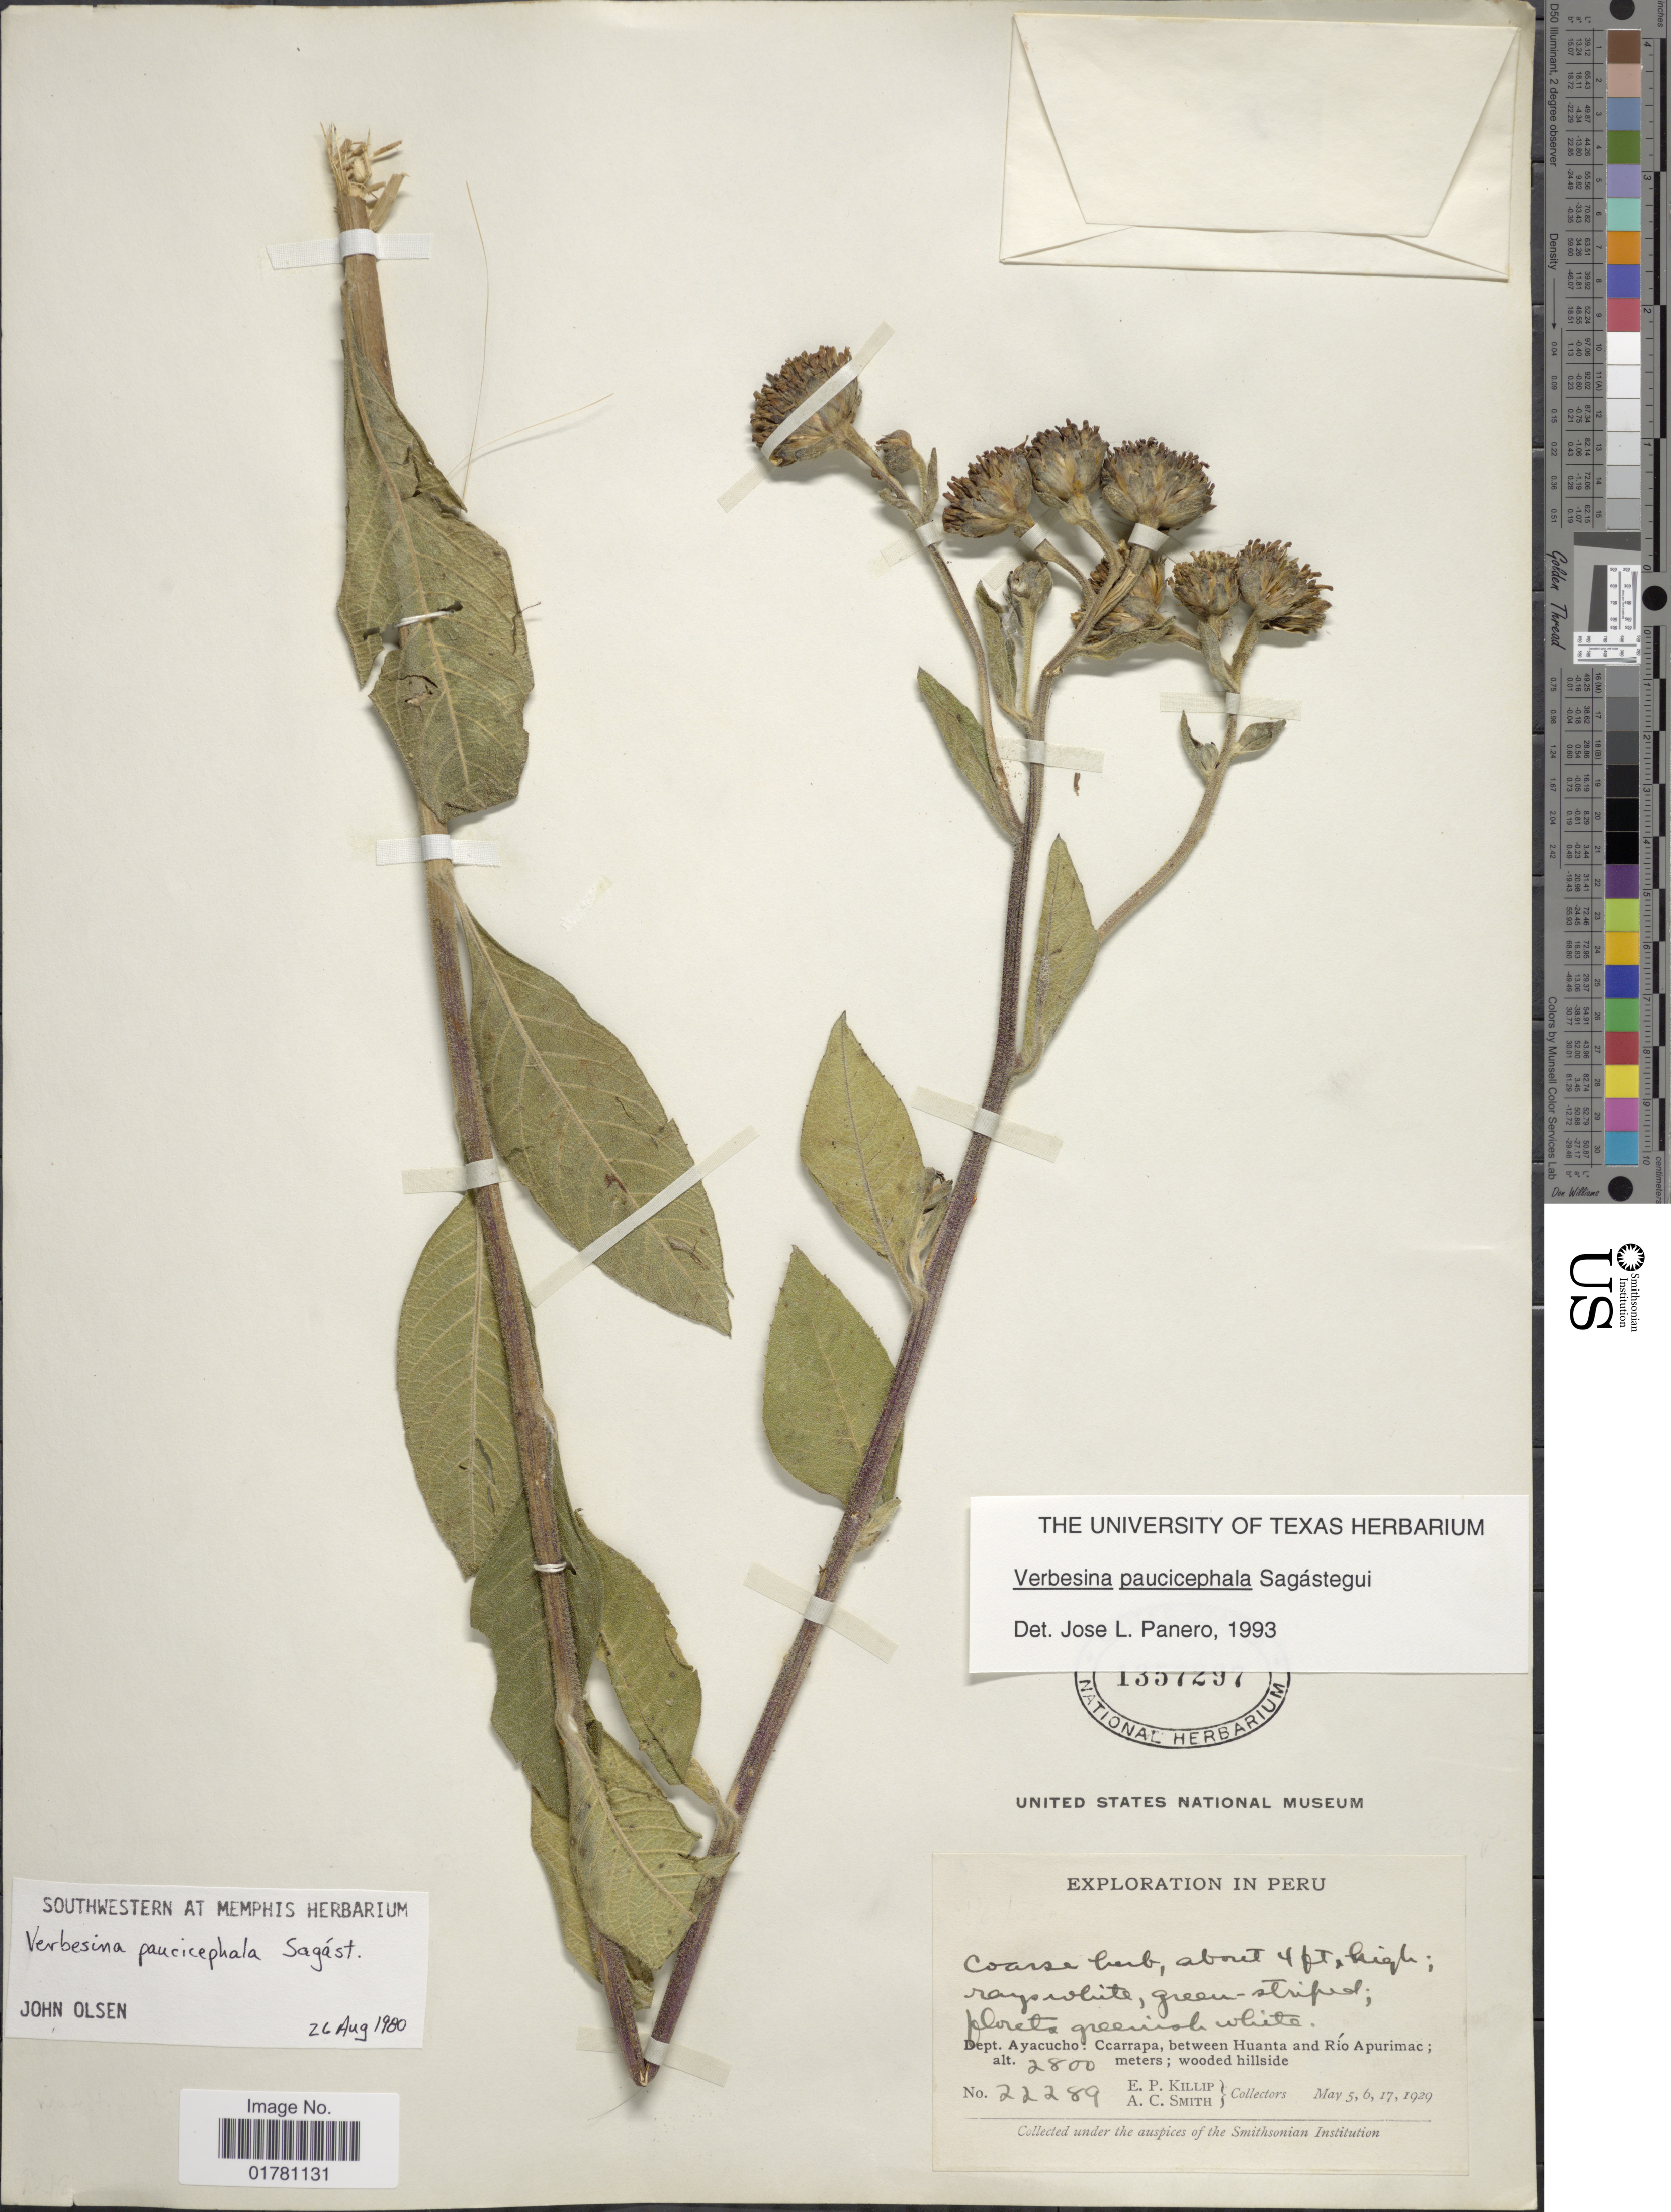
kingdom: Plantae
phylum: Tracheophyta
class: Magnoliopsida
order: Asterales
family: Asteraceae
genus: Verbesina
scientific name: Verbesina paucicephala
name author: Sagást.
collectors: E. P. Killip & A. C. Smith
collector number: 22289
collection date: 1929-05-05/1929-05-17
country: Peru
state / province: Ayacucho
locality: Dept Ayacucho: Ccarrapa, between and Río Apurimac, wooded hillside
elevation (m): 2800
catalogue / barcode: US 1357297